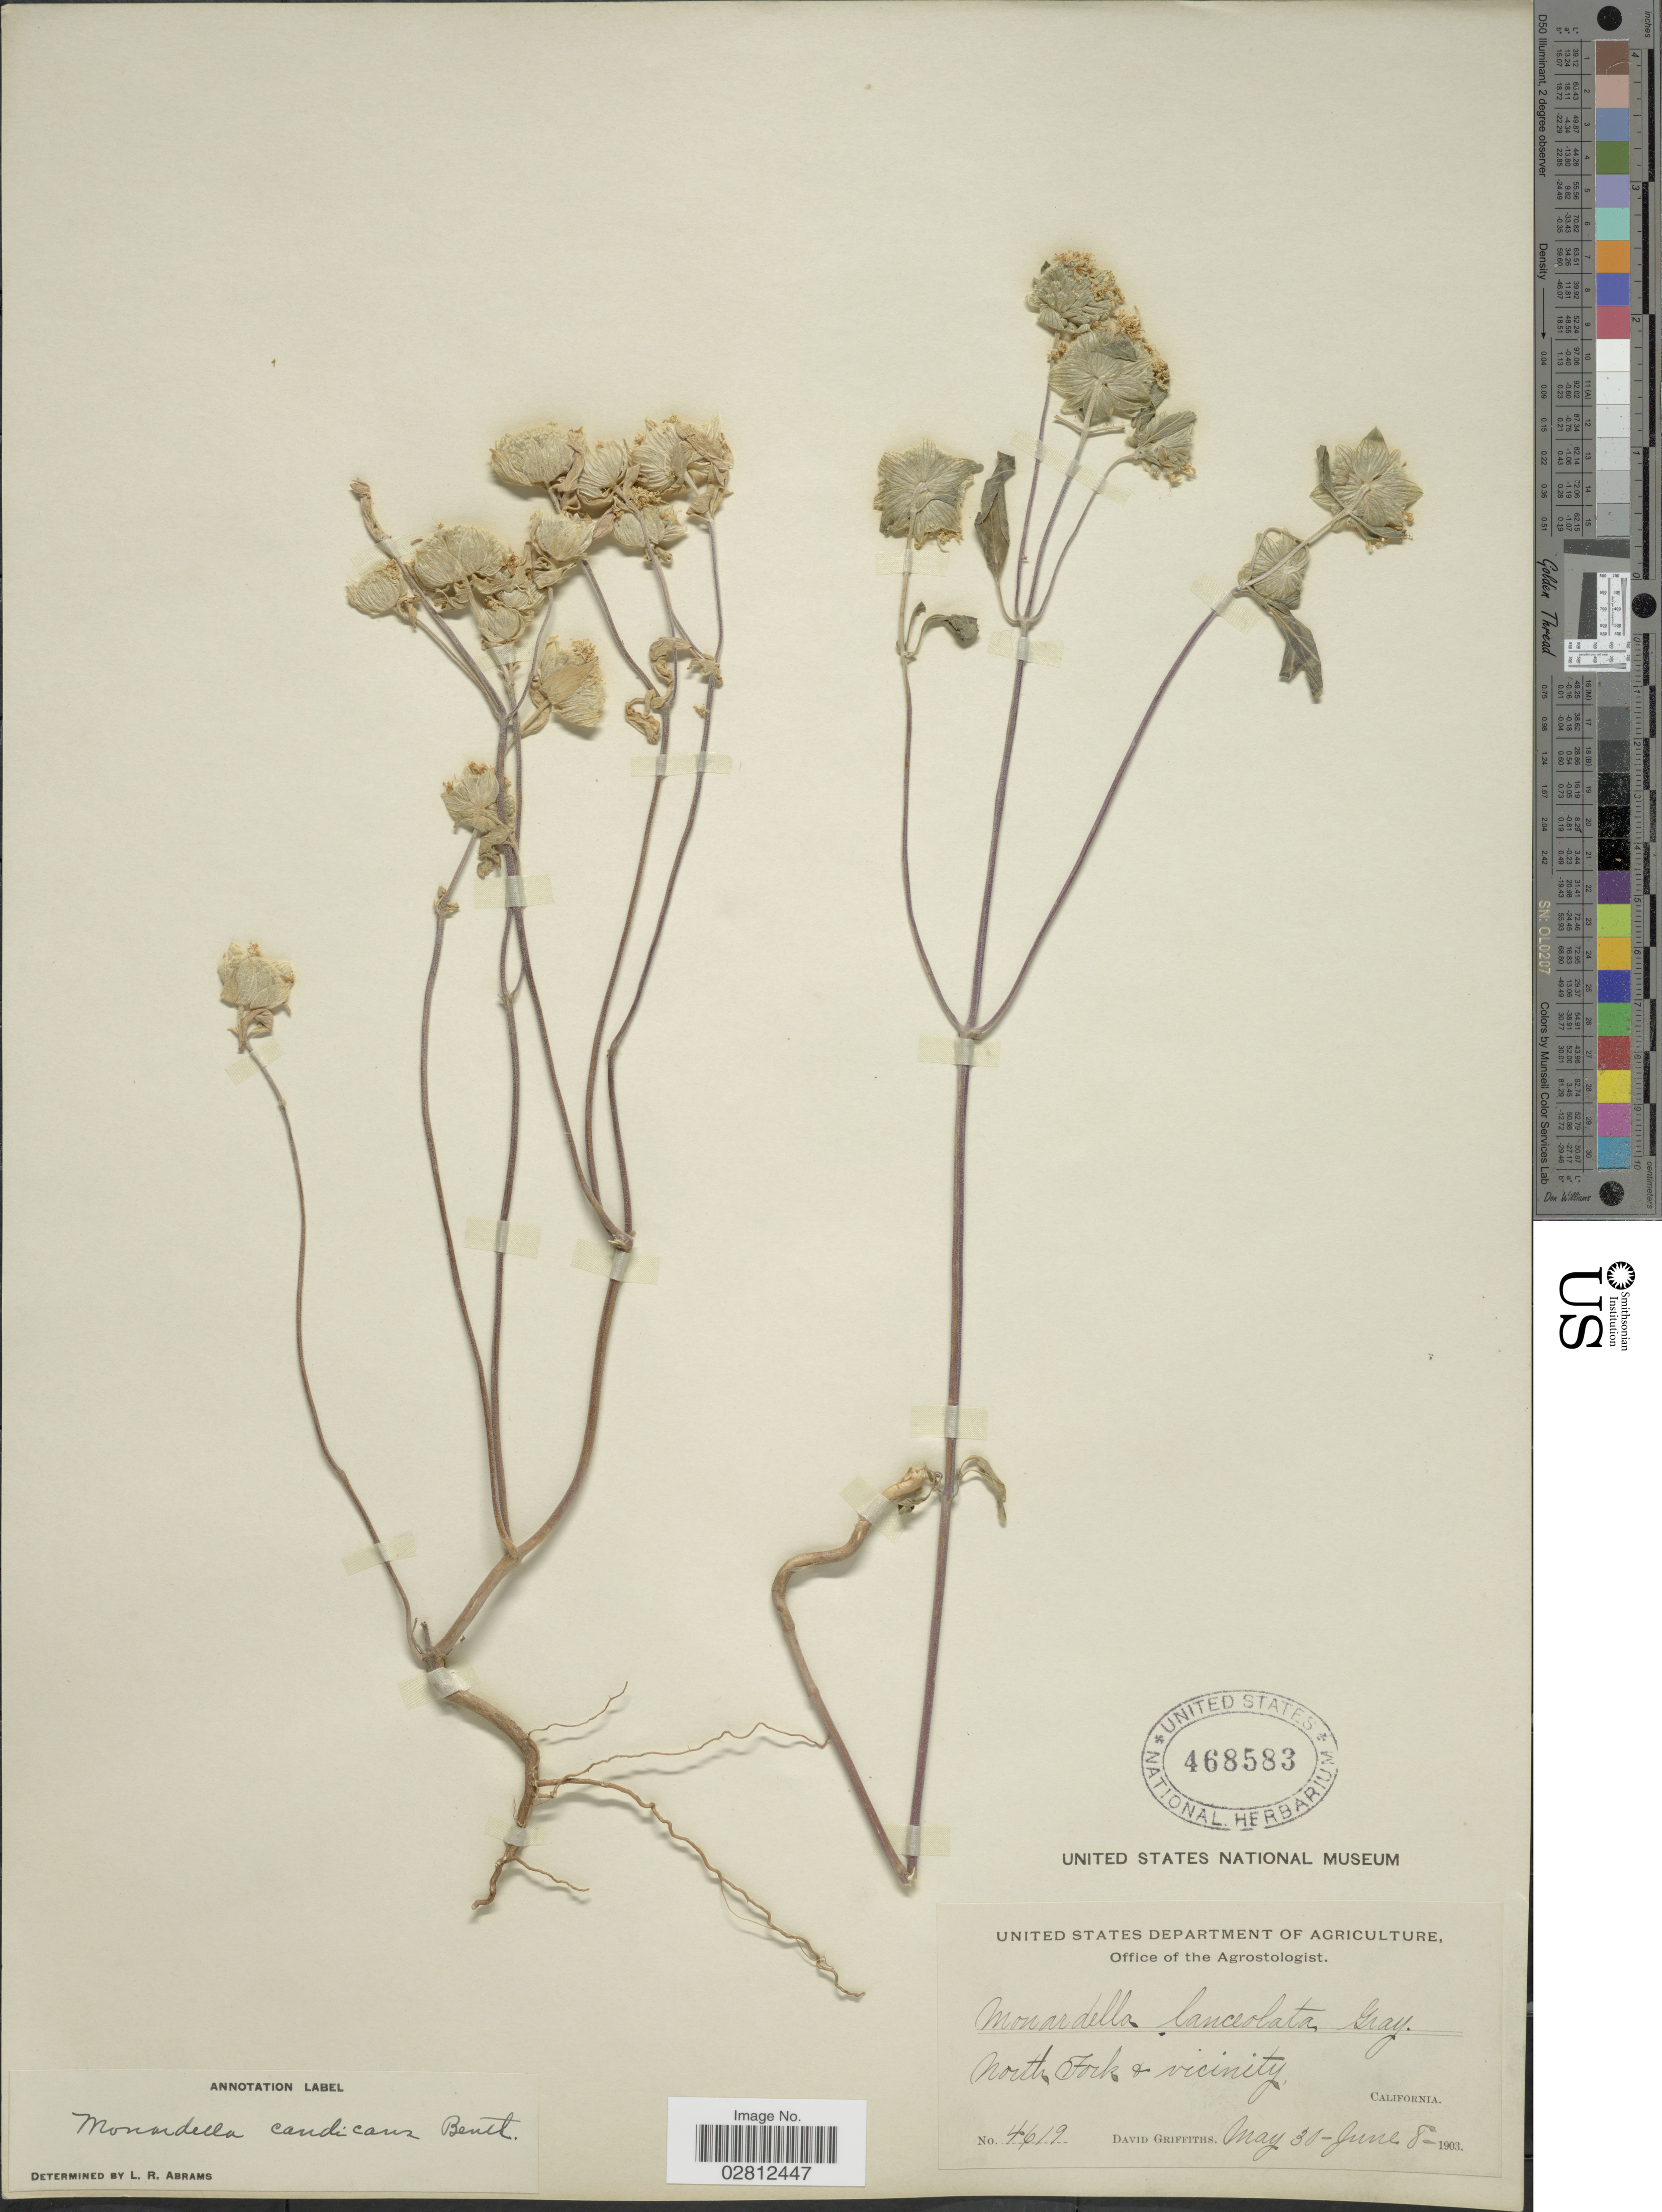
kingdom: Plantae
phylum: Tracheophyta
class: Magnoliopsida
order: Lamiales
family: Lamiaceae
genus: Monardella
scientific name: Monardella candicans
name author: Benth.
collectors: D. Griffiths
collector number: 4619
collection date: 1903-05-30/1903-06-08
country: United States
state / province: California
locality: North Fork & vicinity.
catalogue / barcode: US 468583